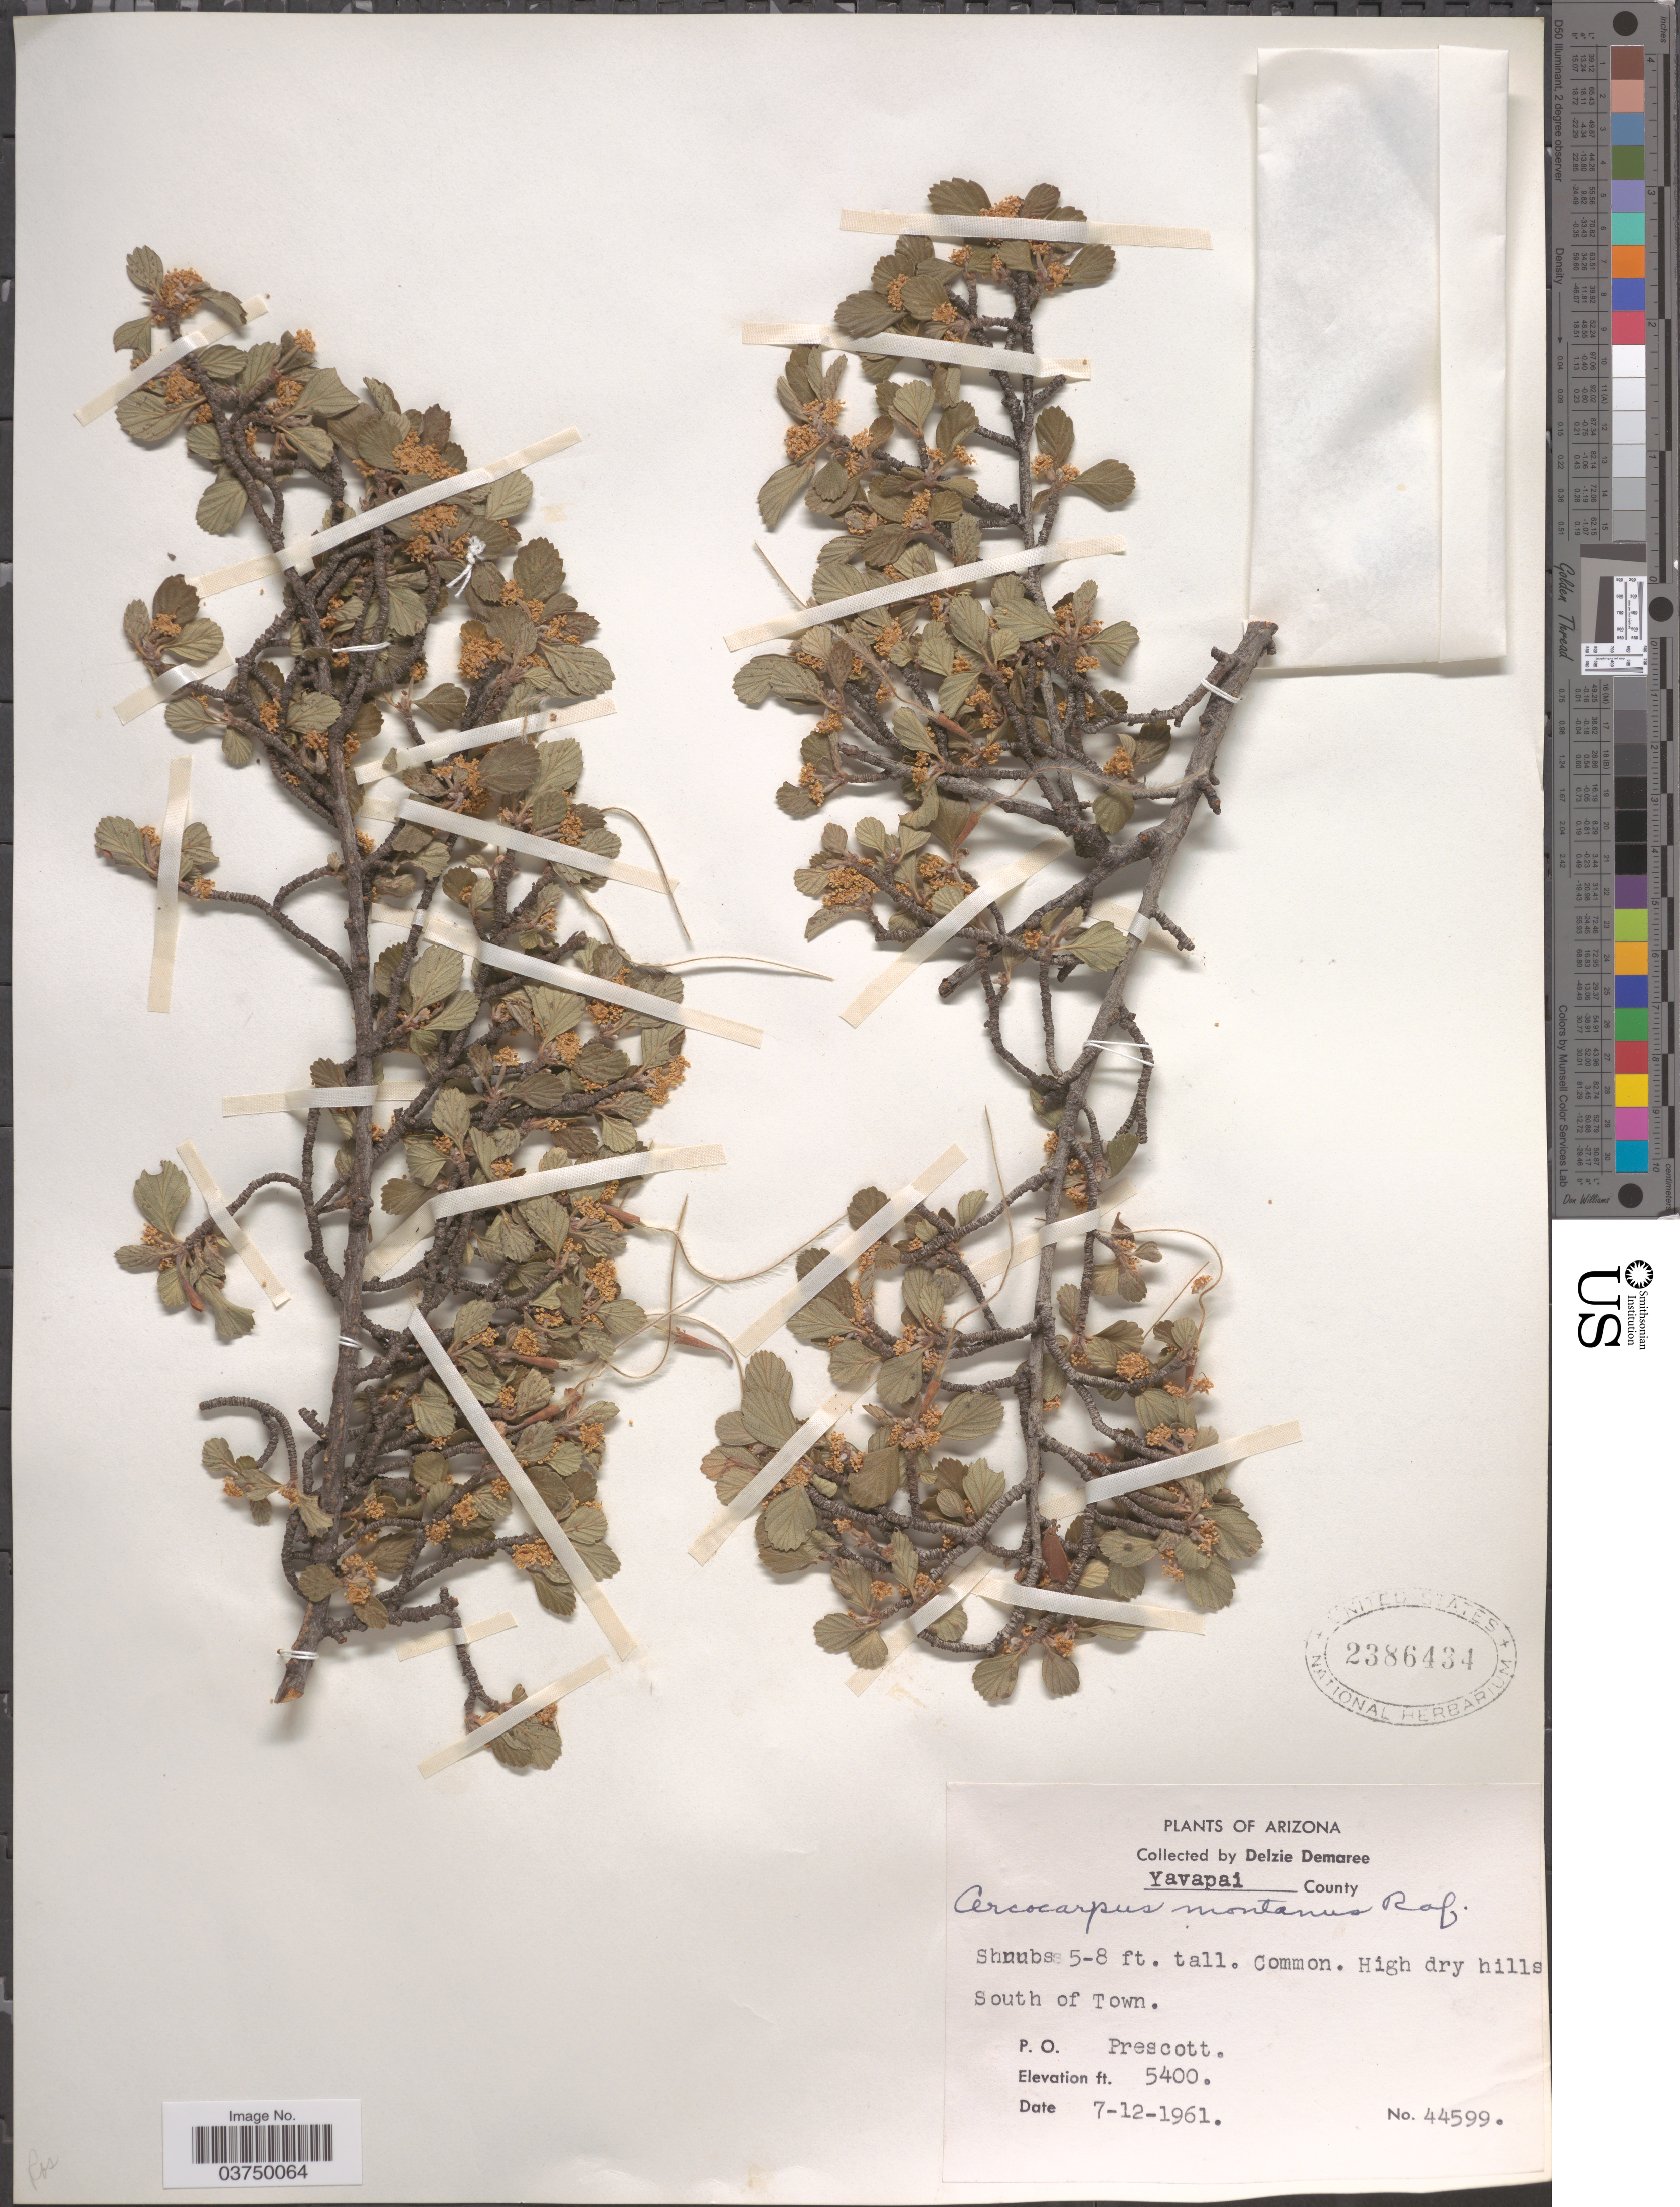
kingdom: Plantae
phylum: Tracheophyta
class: Magnoliopsida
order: Rosales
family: Rosaceae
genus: Cercocarpus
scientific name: Cercocarpus montanus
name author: Raf.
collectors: D. Demaree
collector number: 44599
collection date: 1961-07-12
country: United States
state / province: Arizona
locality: Yavapai County. South of Town. P. O. Prescott.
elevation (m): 1646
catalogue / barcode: US 2386434